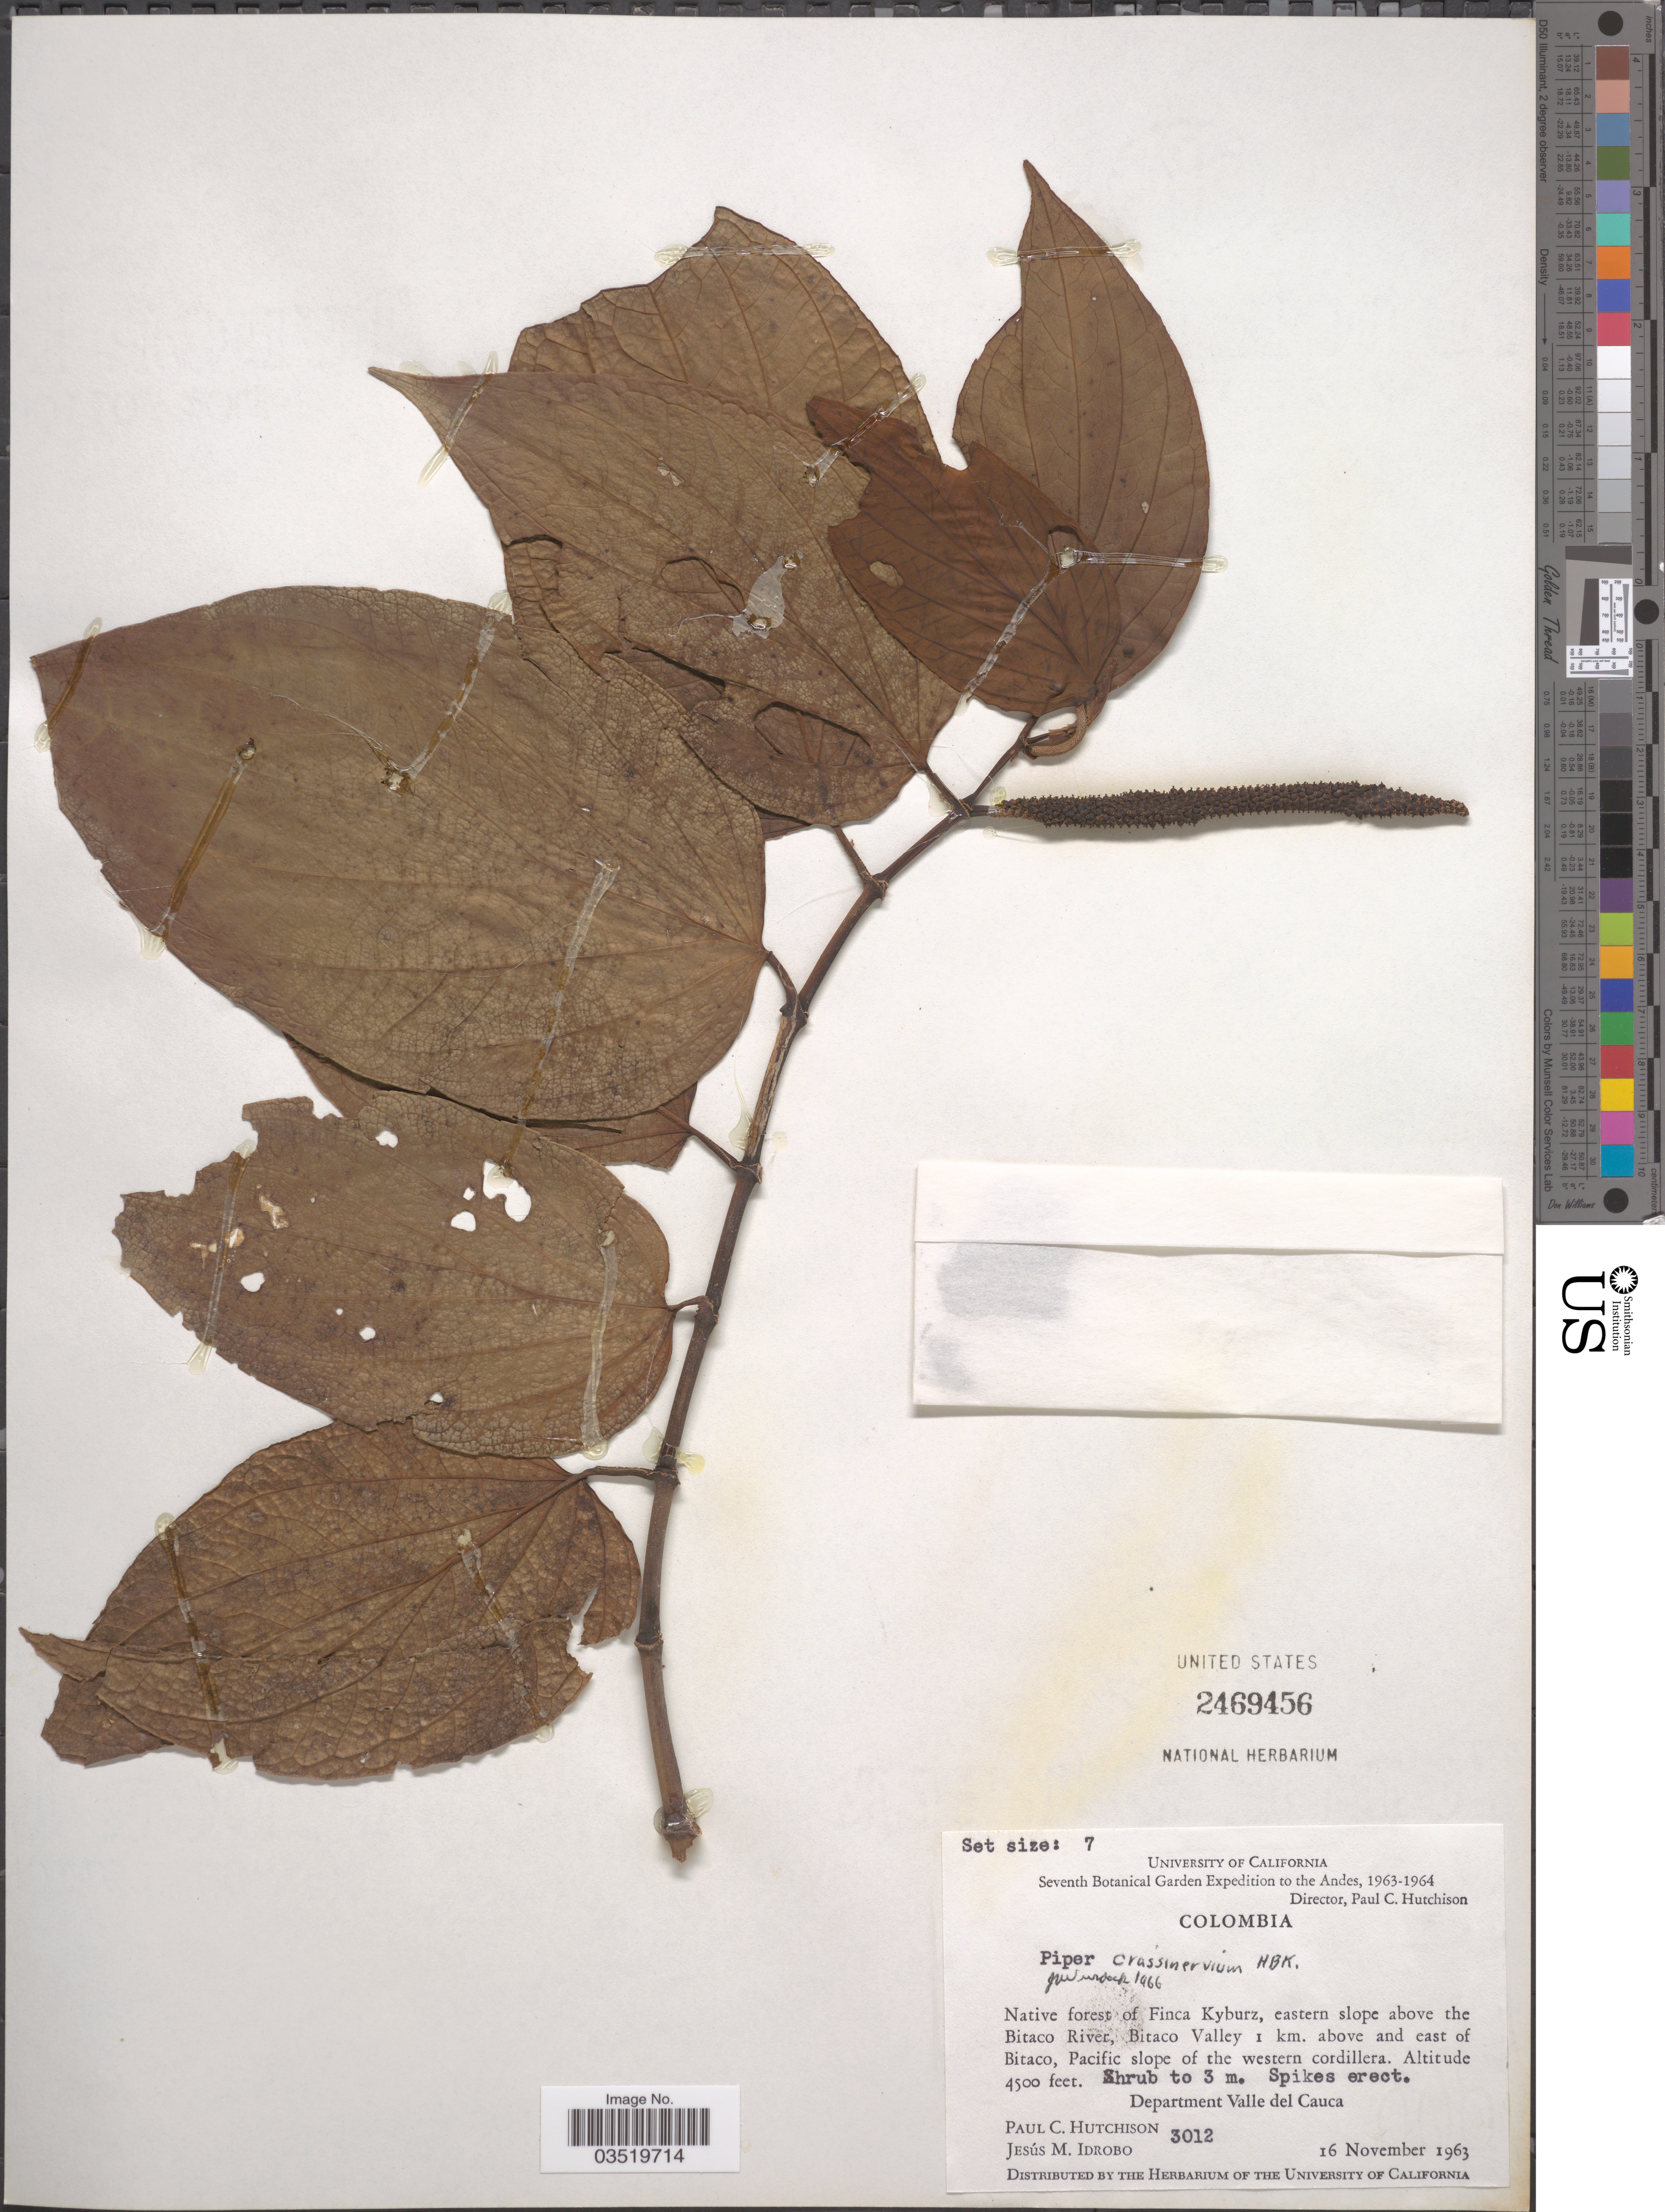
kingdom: Plantae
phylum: Tracheophyta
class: Magnoliopsida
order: Piperales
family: Piperaceae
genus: Piper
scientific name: Piper crassinervium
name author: Kunth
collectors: P. C. Hutchison & J. M. Idrobo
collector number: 3012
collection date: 1963-11-16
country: Colombia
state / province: Valle del Cauca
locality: The Andes. Native forest of Finca Kyburz, eastern slope above the Bitaco River, Bitaco Valley 1 km. above and east of Bitaco, Pacific slope of the western cordillera. Department Valle del Cauca.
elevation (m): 1372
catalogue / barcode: US 2469456